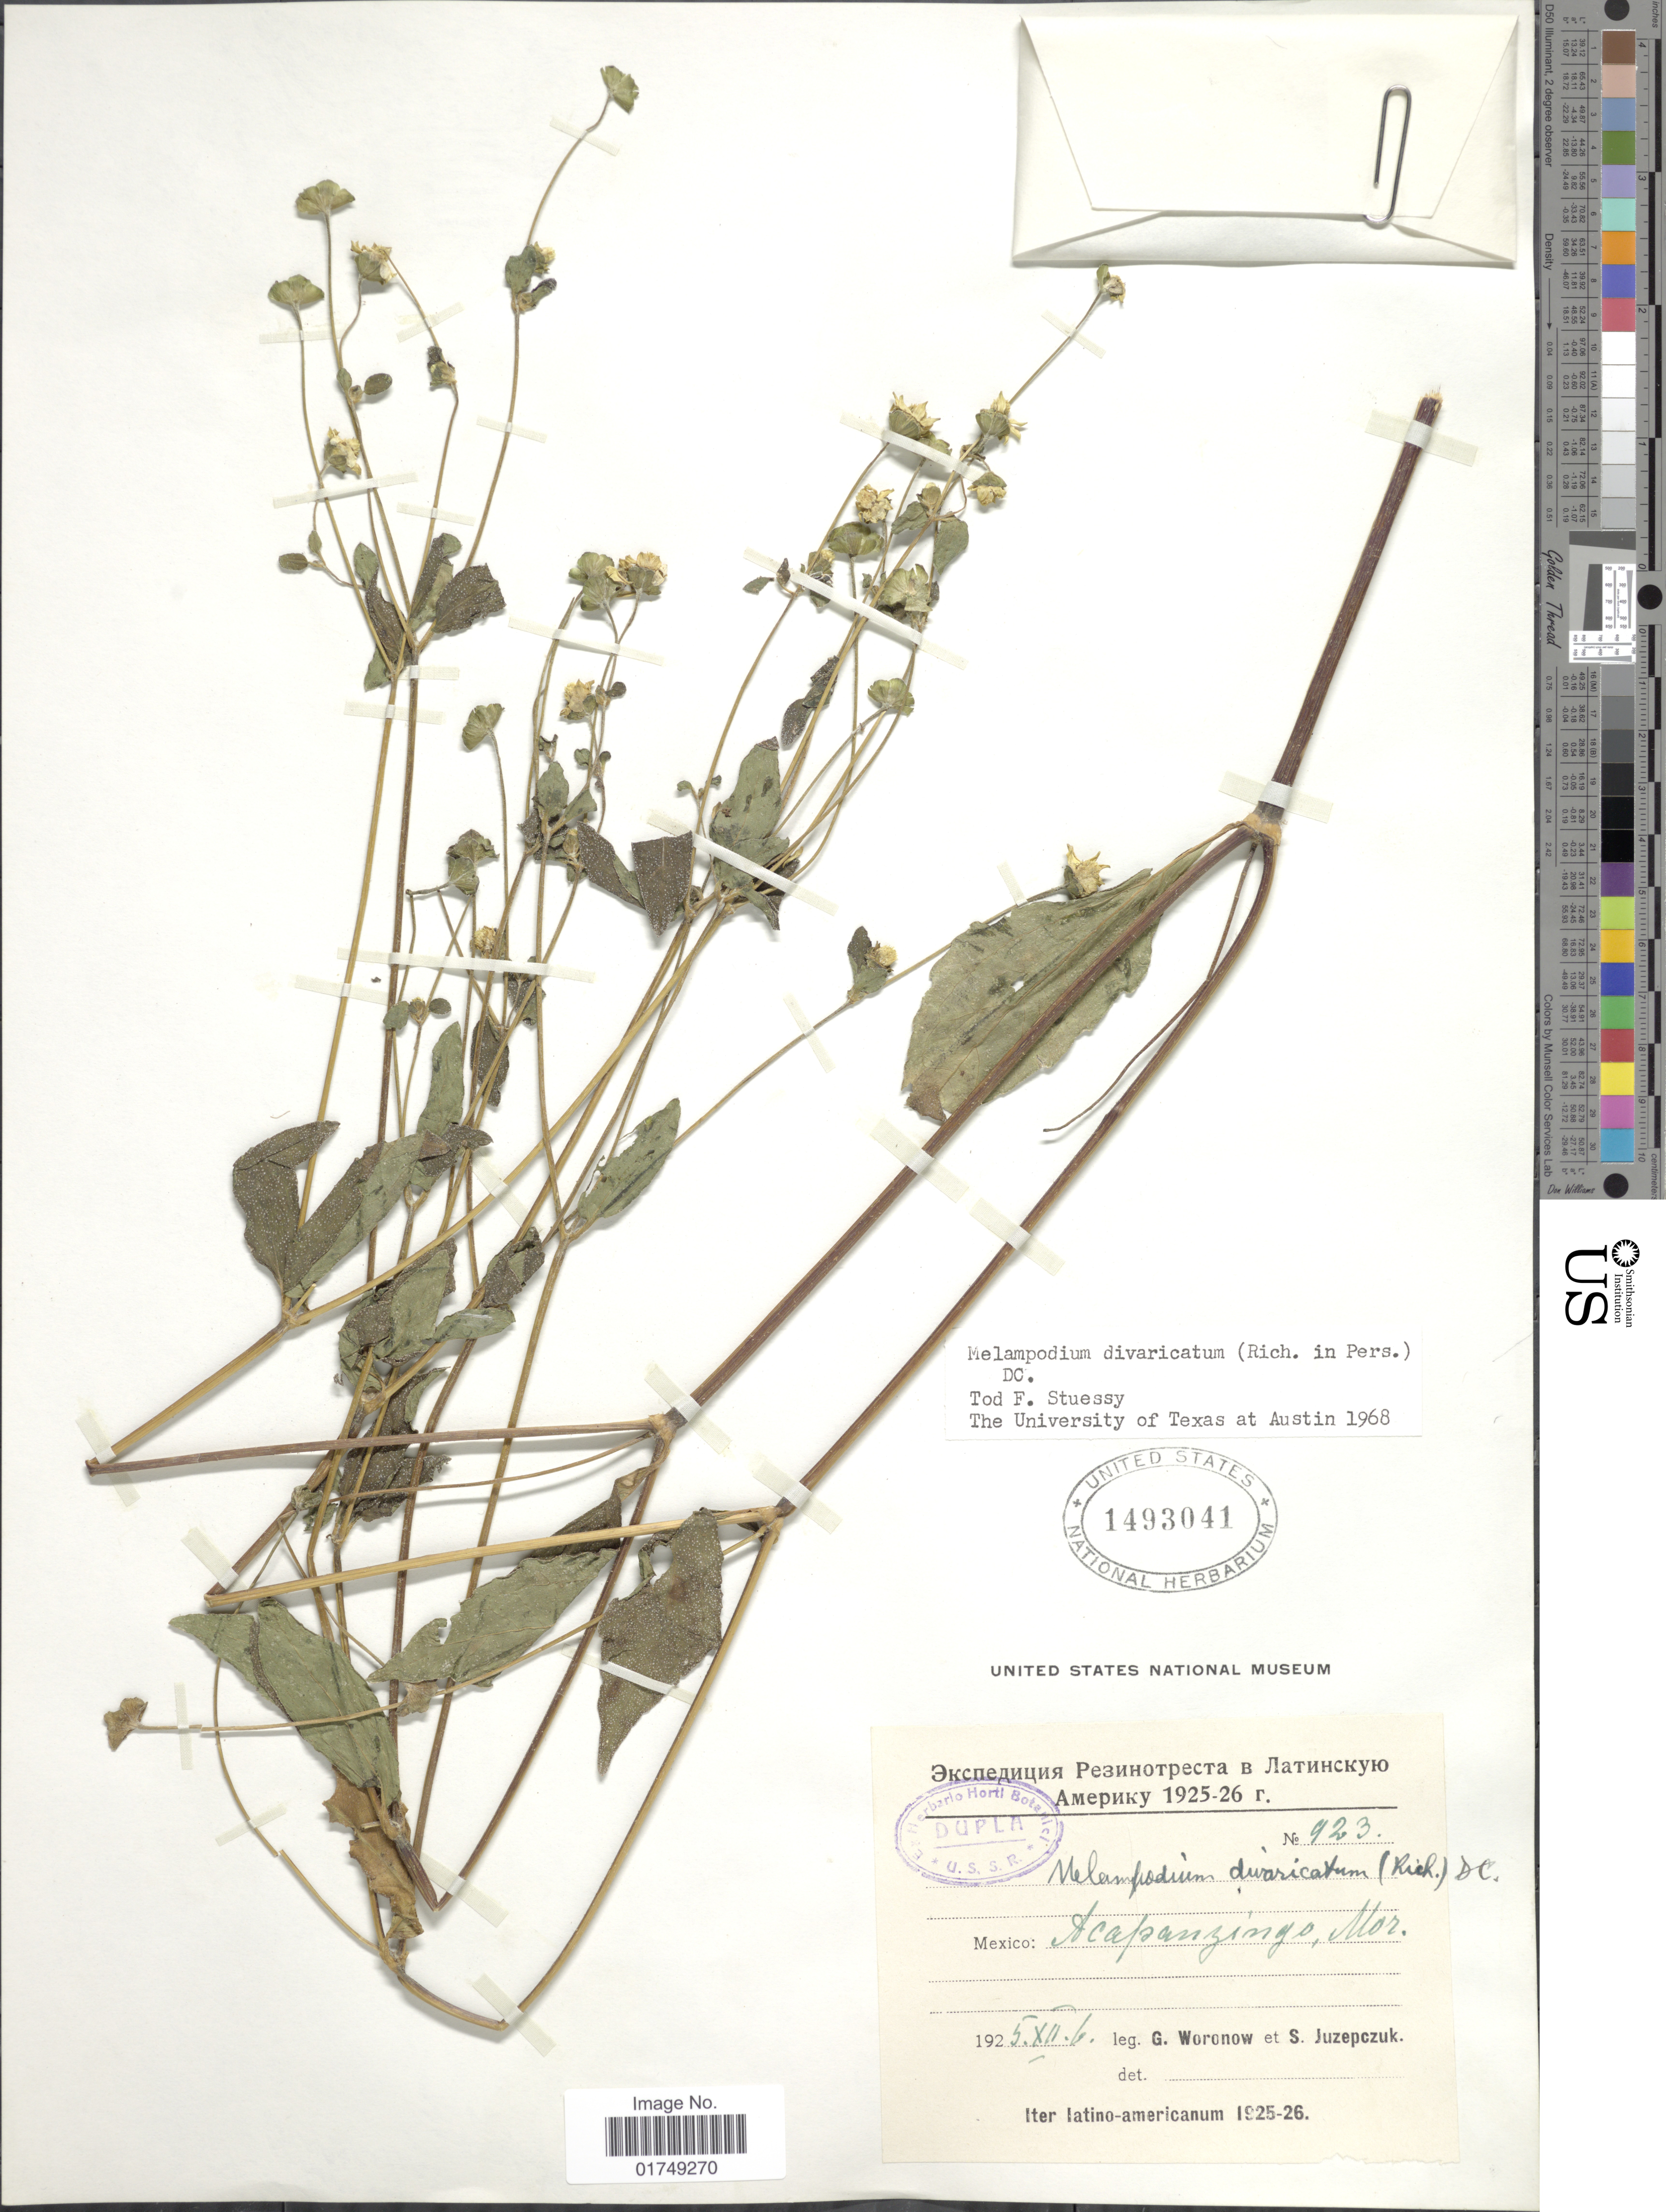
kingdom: Plantae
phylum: Tracheophyta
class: Magnoliopsida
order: Asterales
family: Asteraceae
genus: Melampodium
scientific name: Melampodium divaricatum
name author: (Rich.) DC.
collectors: G. Woronow & S. V. Juzepczuk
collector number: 923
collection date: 1925-12-06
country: Mexico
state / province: Morelos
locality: Acapanzingo, Mor,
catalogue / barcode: US 1493041